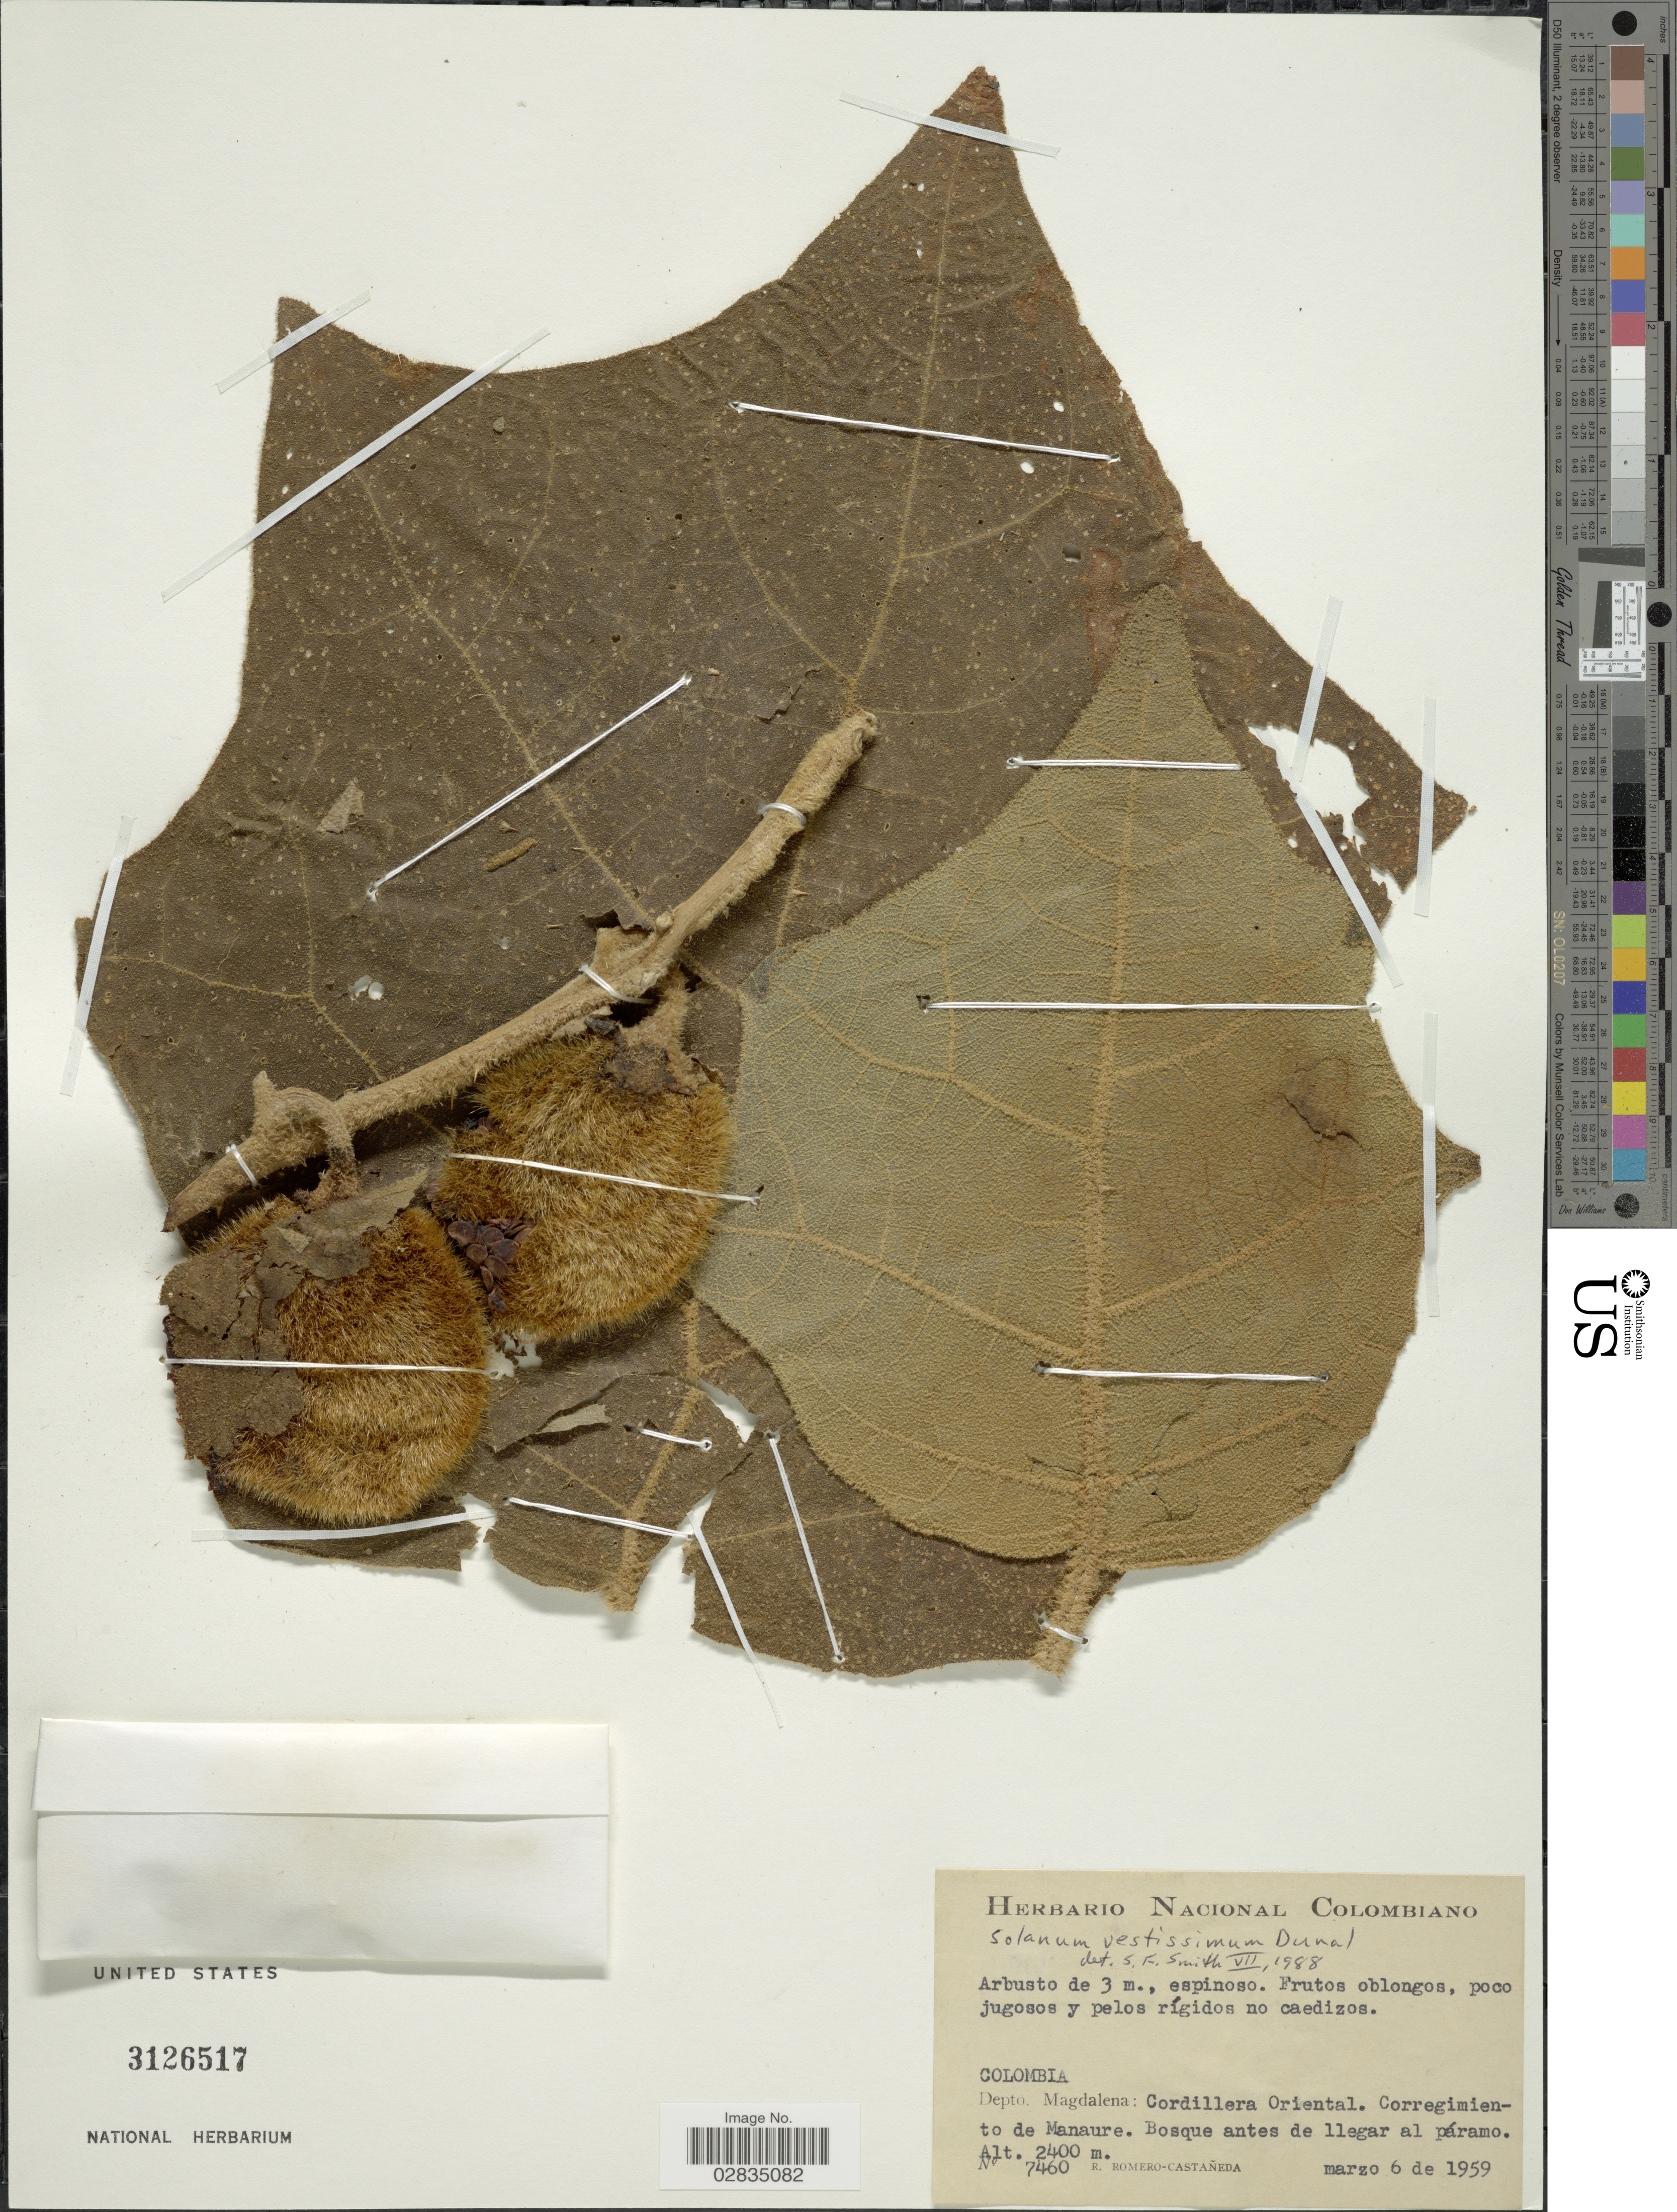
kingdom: Plantae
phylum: Tracheophyta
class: Magnoliopsida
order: Solanales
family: Solanaceae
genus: Solanum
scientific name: Solanum vestissimum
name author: Dunal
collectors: R. Romero Castañeda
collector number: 7460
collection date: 1959-03-06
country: Colombia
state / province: Magdalena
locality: Depto. Magdalena: Cordillera Oriental, Corregimiento de Manaure.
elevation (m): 2400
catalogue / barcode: US 3126517